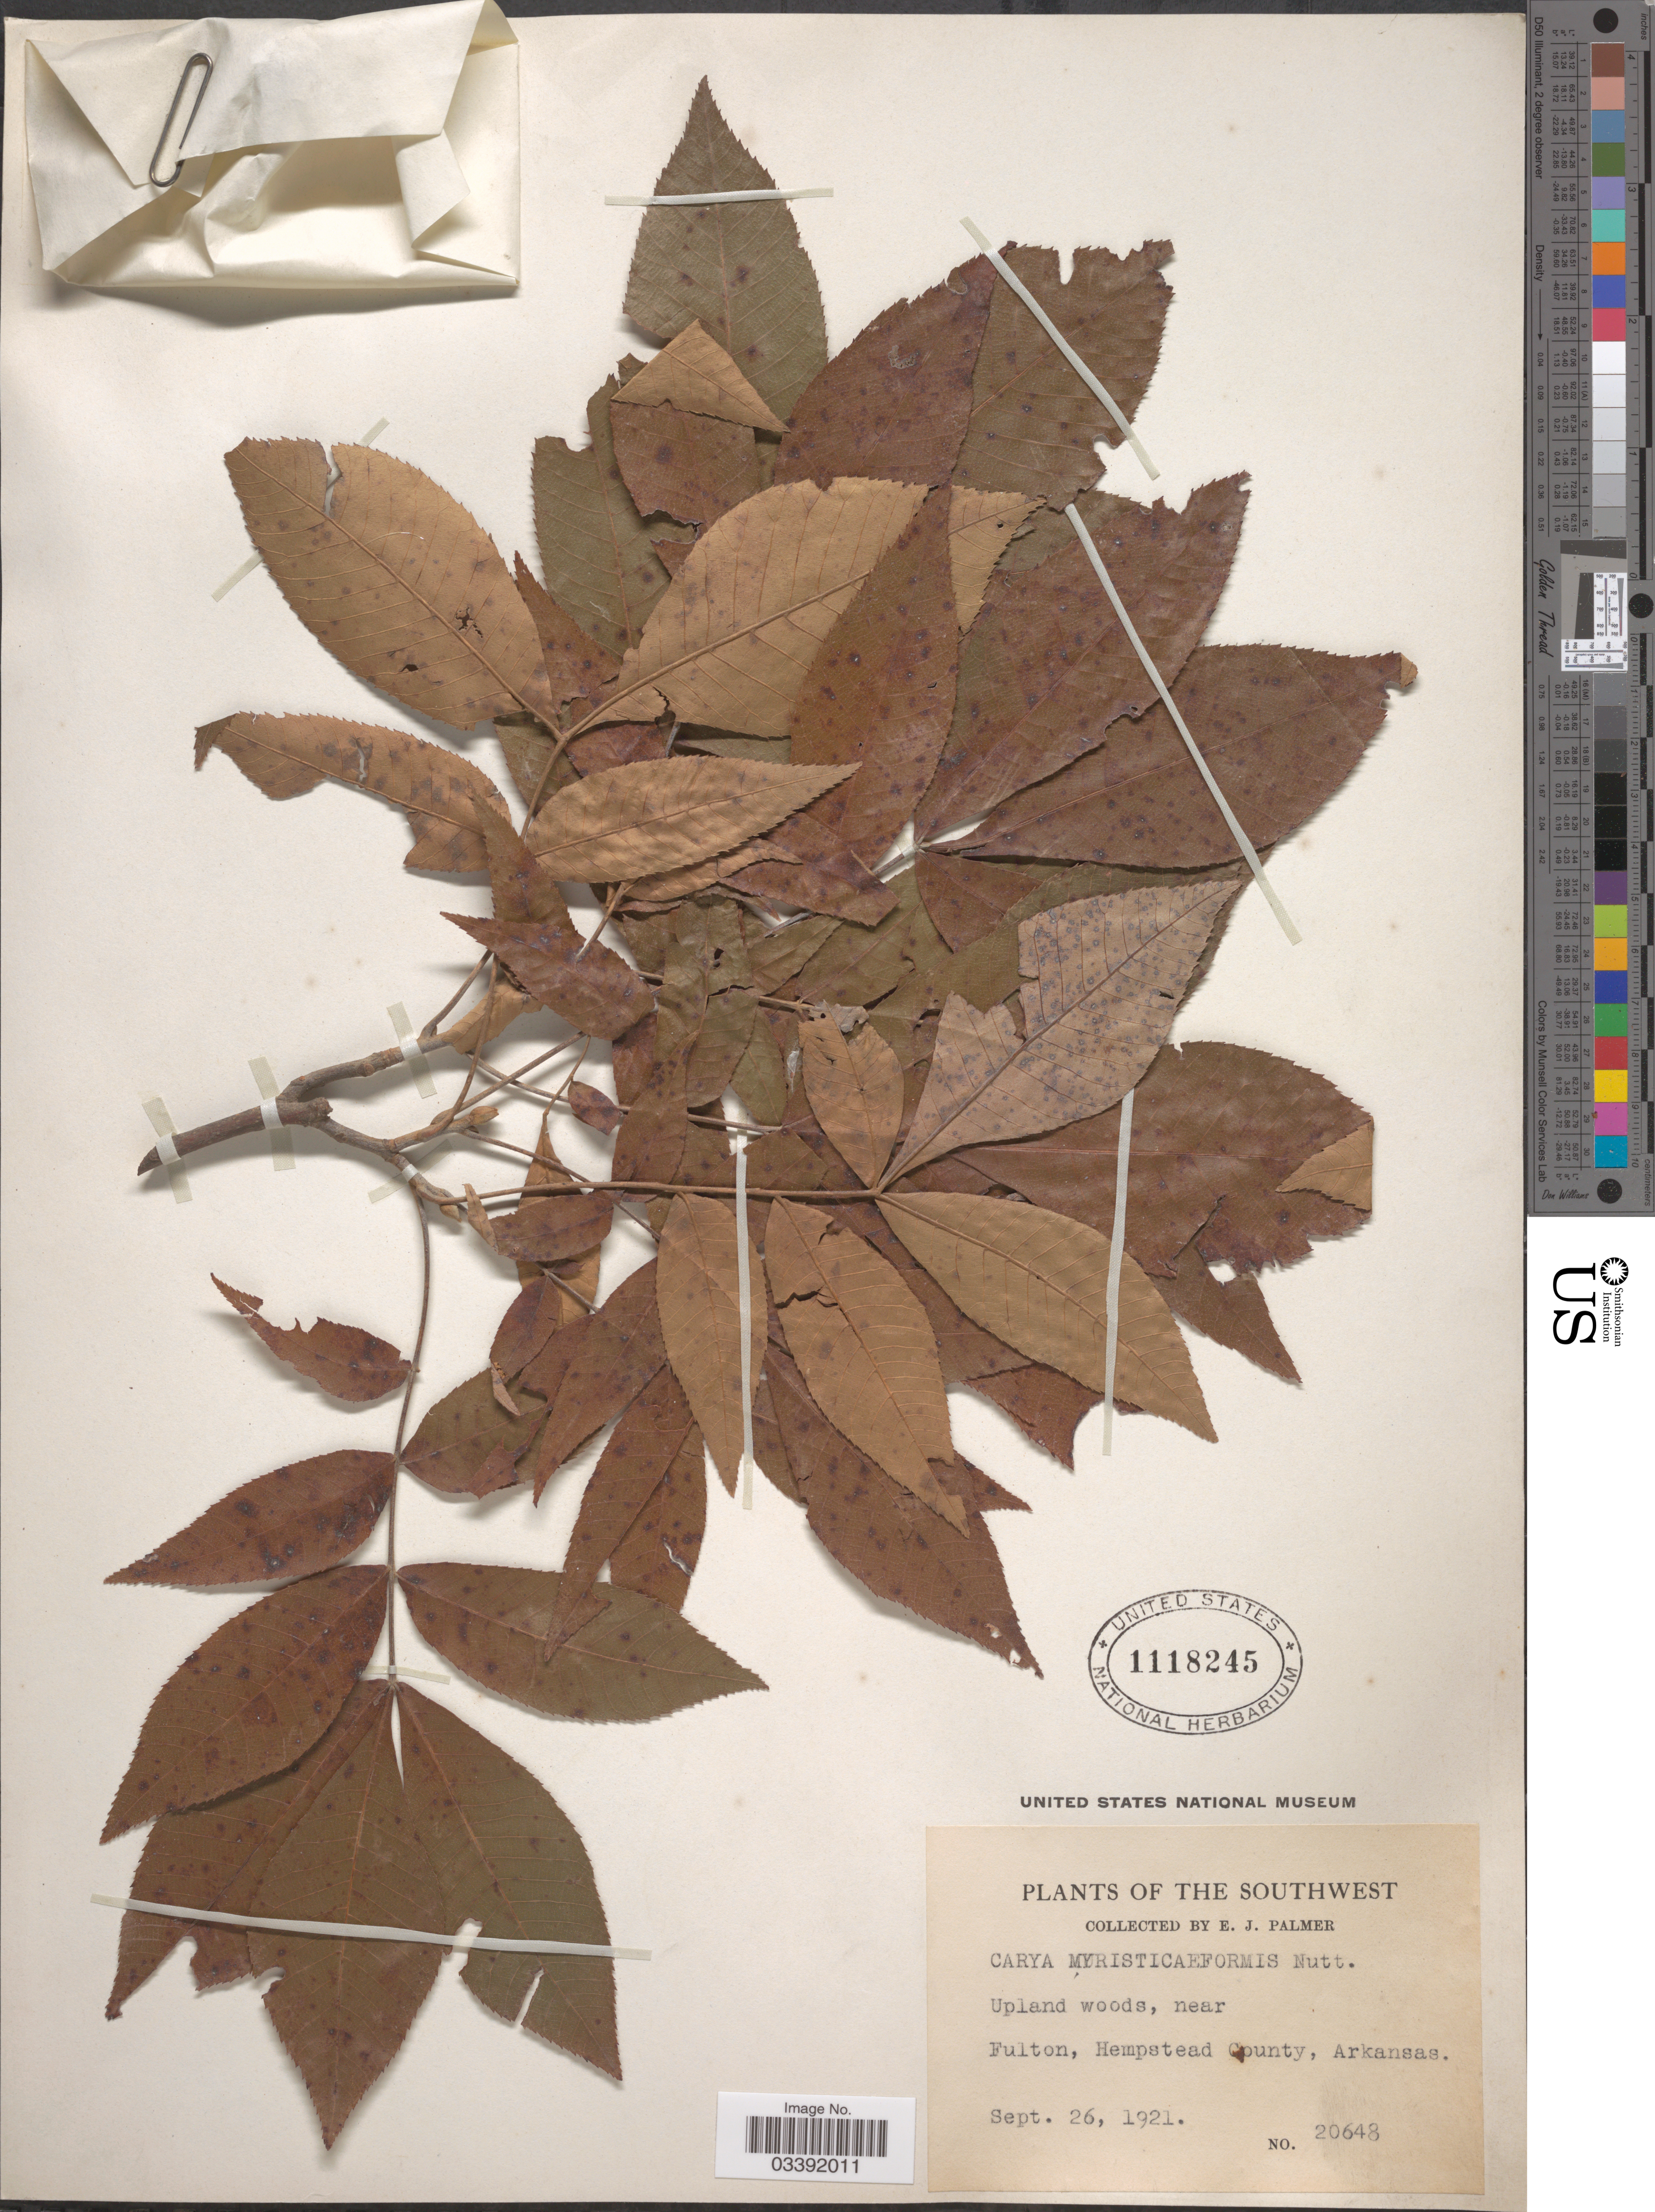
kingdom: Plantae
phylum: Tracheophyta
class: Magnoliopsida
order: Fagales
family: Juglandaceae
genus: Carya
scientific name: Carya myristiciformis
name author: (F. Michx.) Nutt.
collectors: E. J. Palmer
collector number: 20648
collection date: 1921-09-26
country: United States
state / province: Arkansas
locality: The Southwest. Near Fulton, Hempstead County.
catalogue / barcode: US 1118245